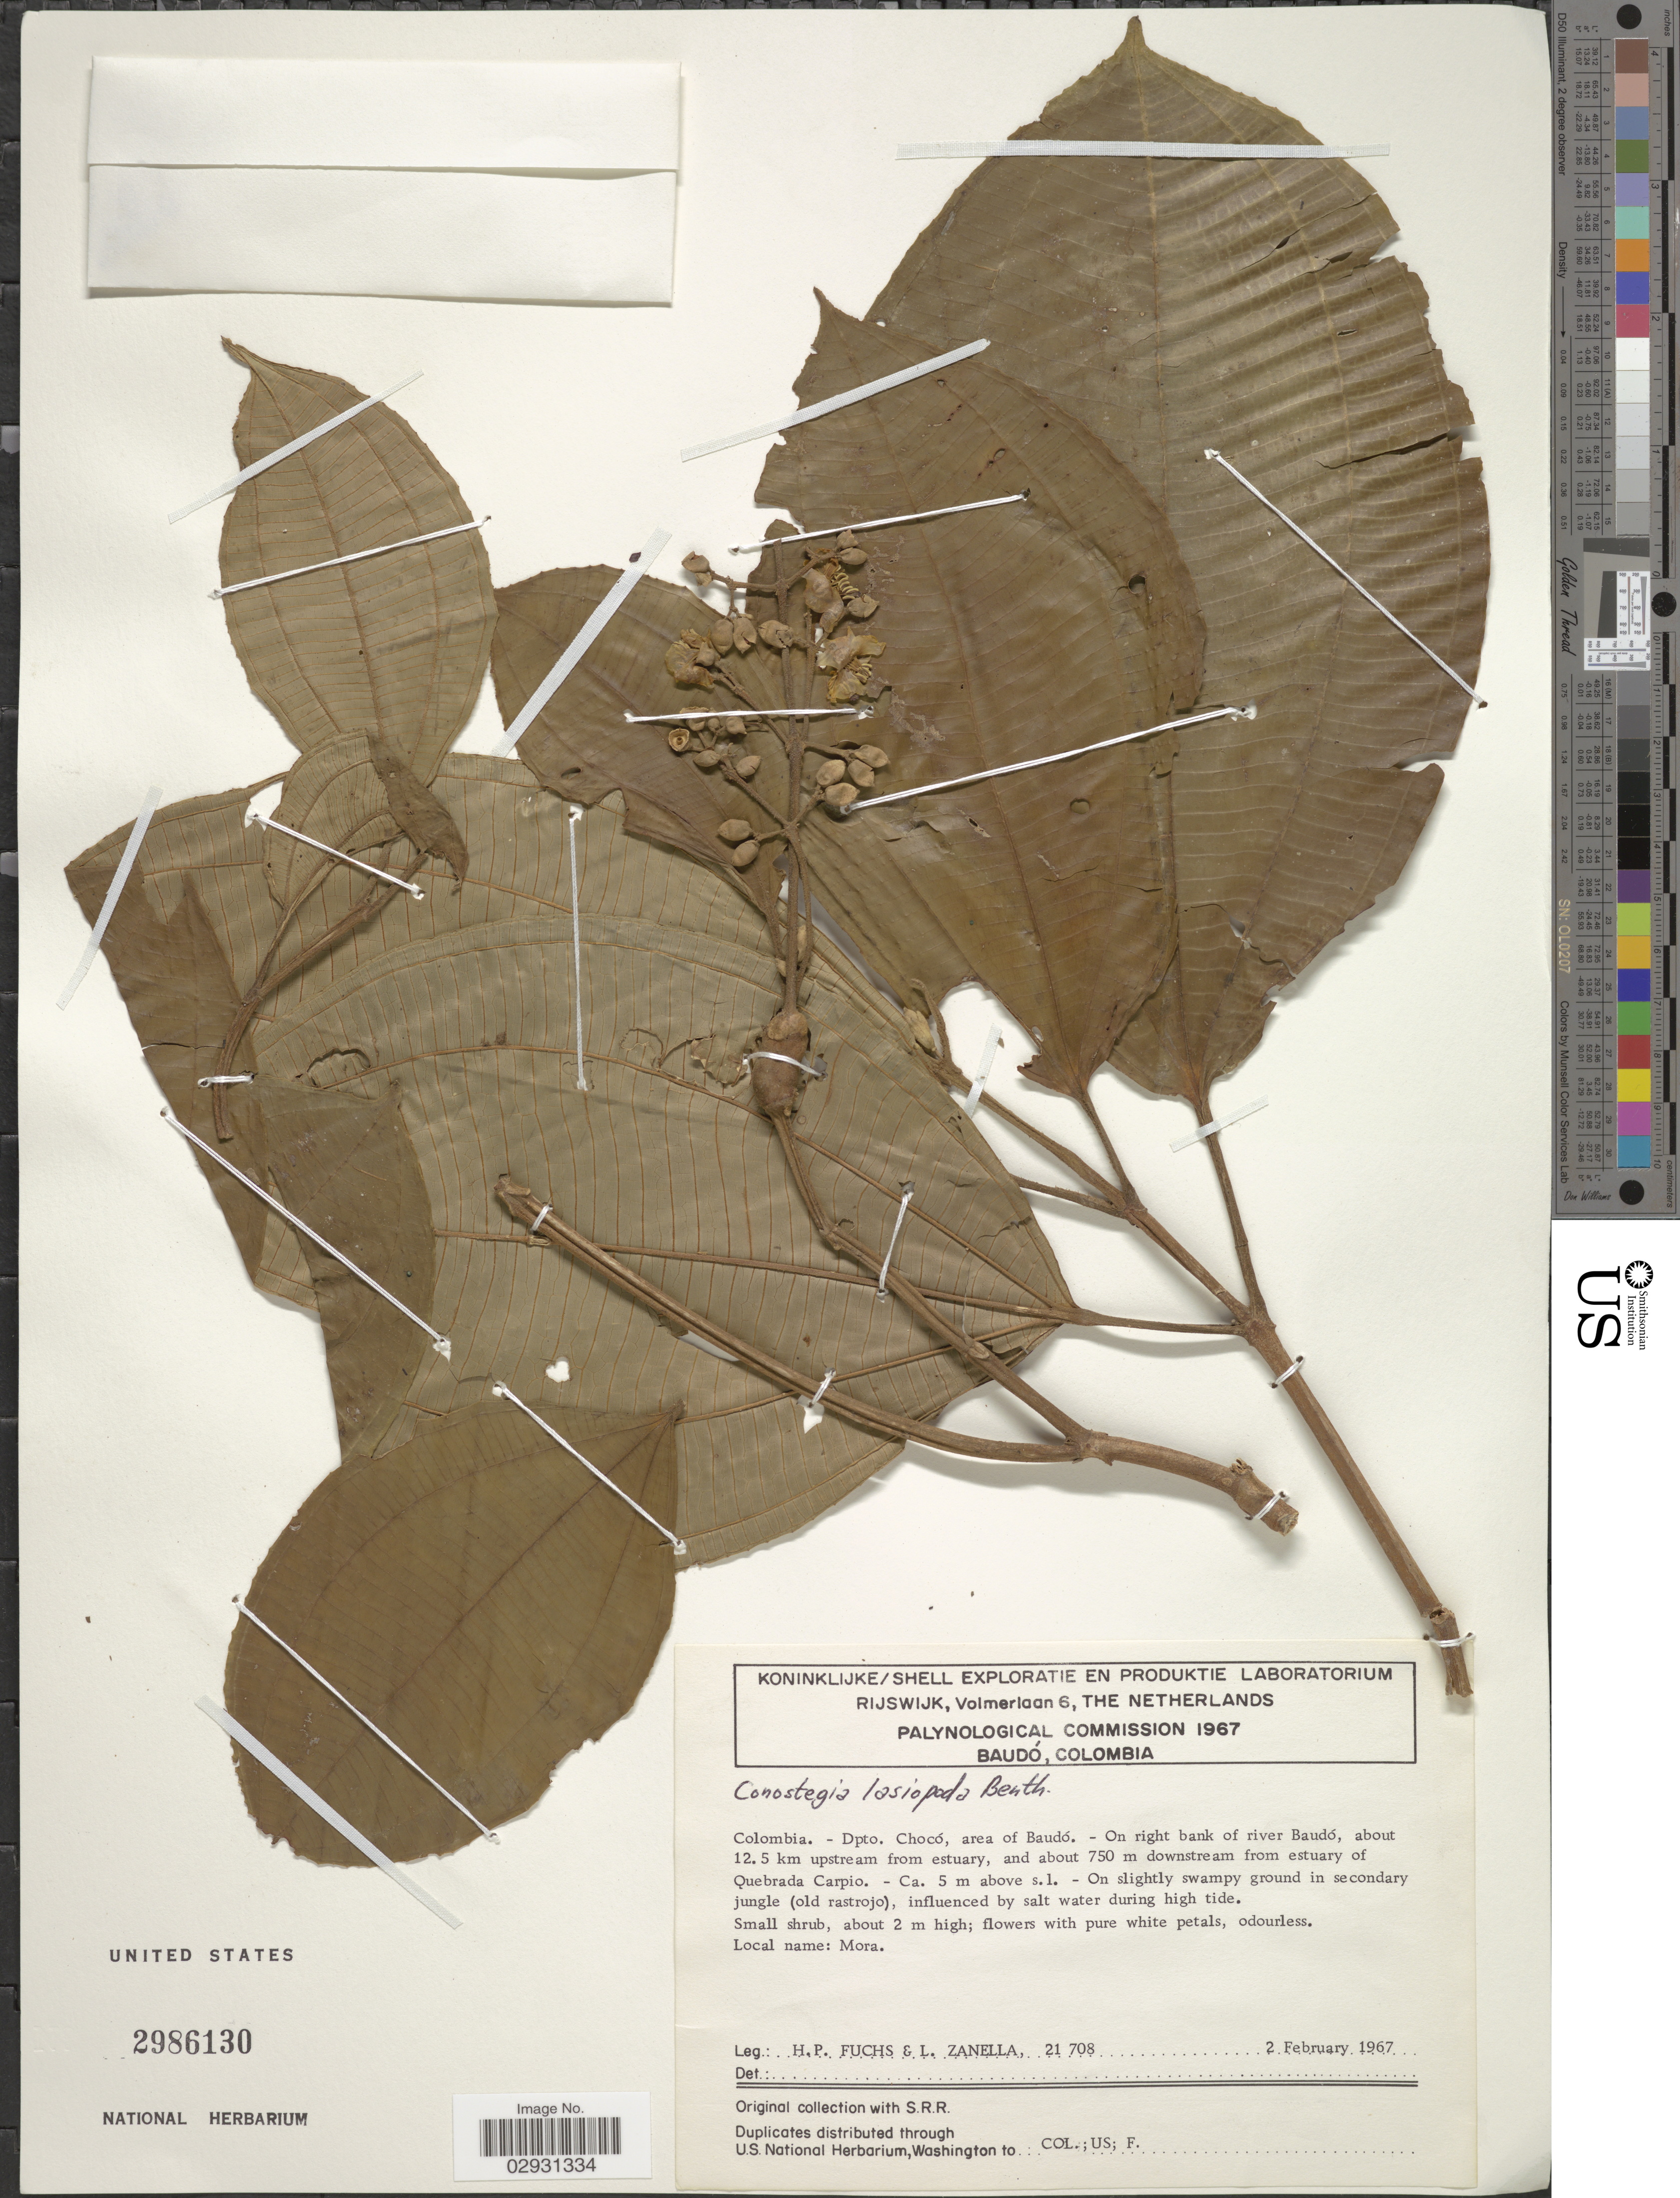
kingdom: Plantae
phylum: Tracheophyta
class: Magnoliopsida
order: Myrtales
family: Melastomataceae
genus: Conostegia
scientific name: Conostegia lasiopoda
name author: Benth.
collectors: H. P. Fuchs & L. Zanella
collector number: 21708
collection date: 1967-02-02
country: Colombia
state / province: Chocó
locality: Dpto. Chocó, area of Baudó. On right bank of river Baudó, about 12.5 km upstream from estuary, and about 750 m downstream from estuary of Quebrada Carpio.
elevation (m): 5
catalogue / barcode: US 2986130